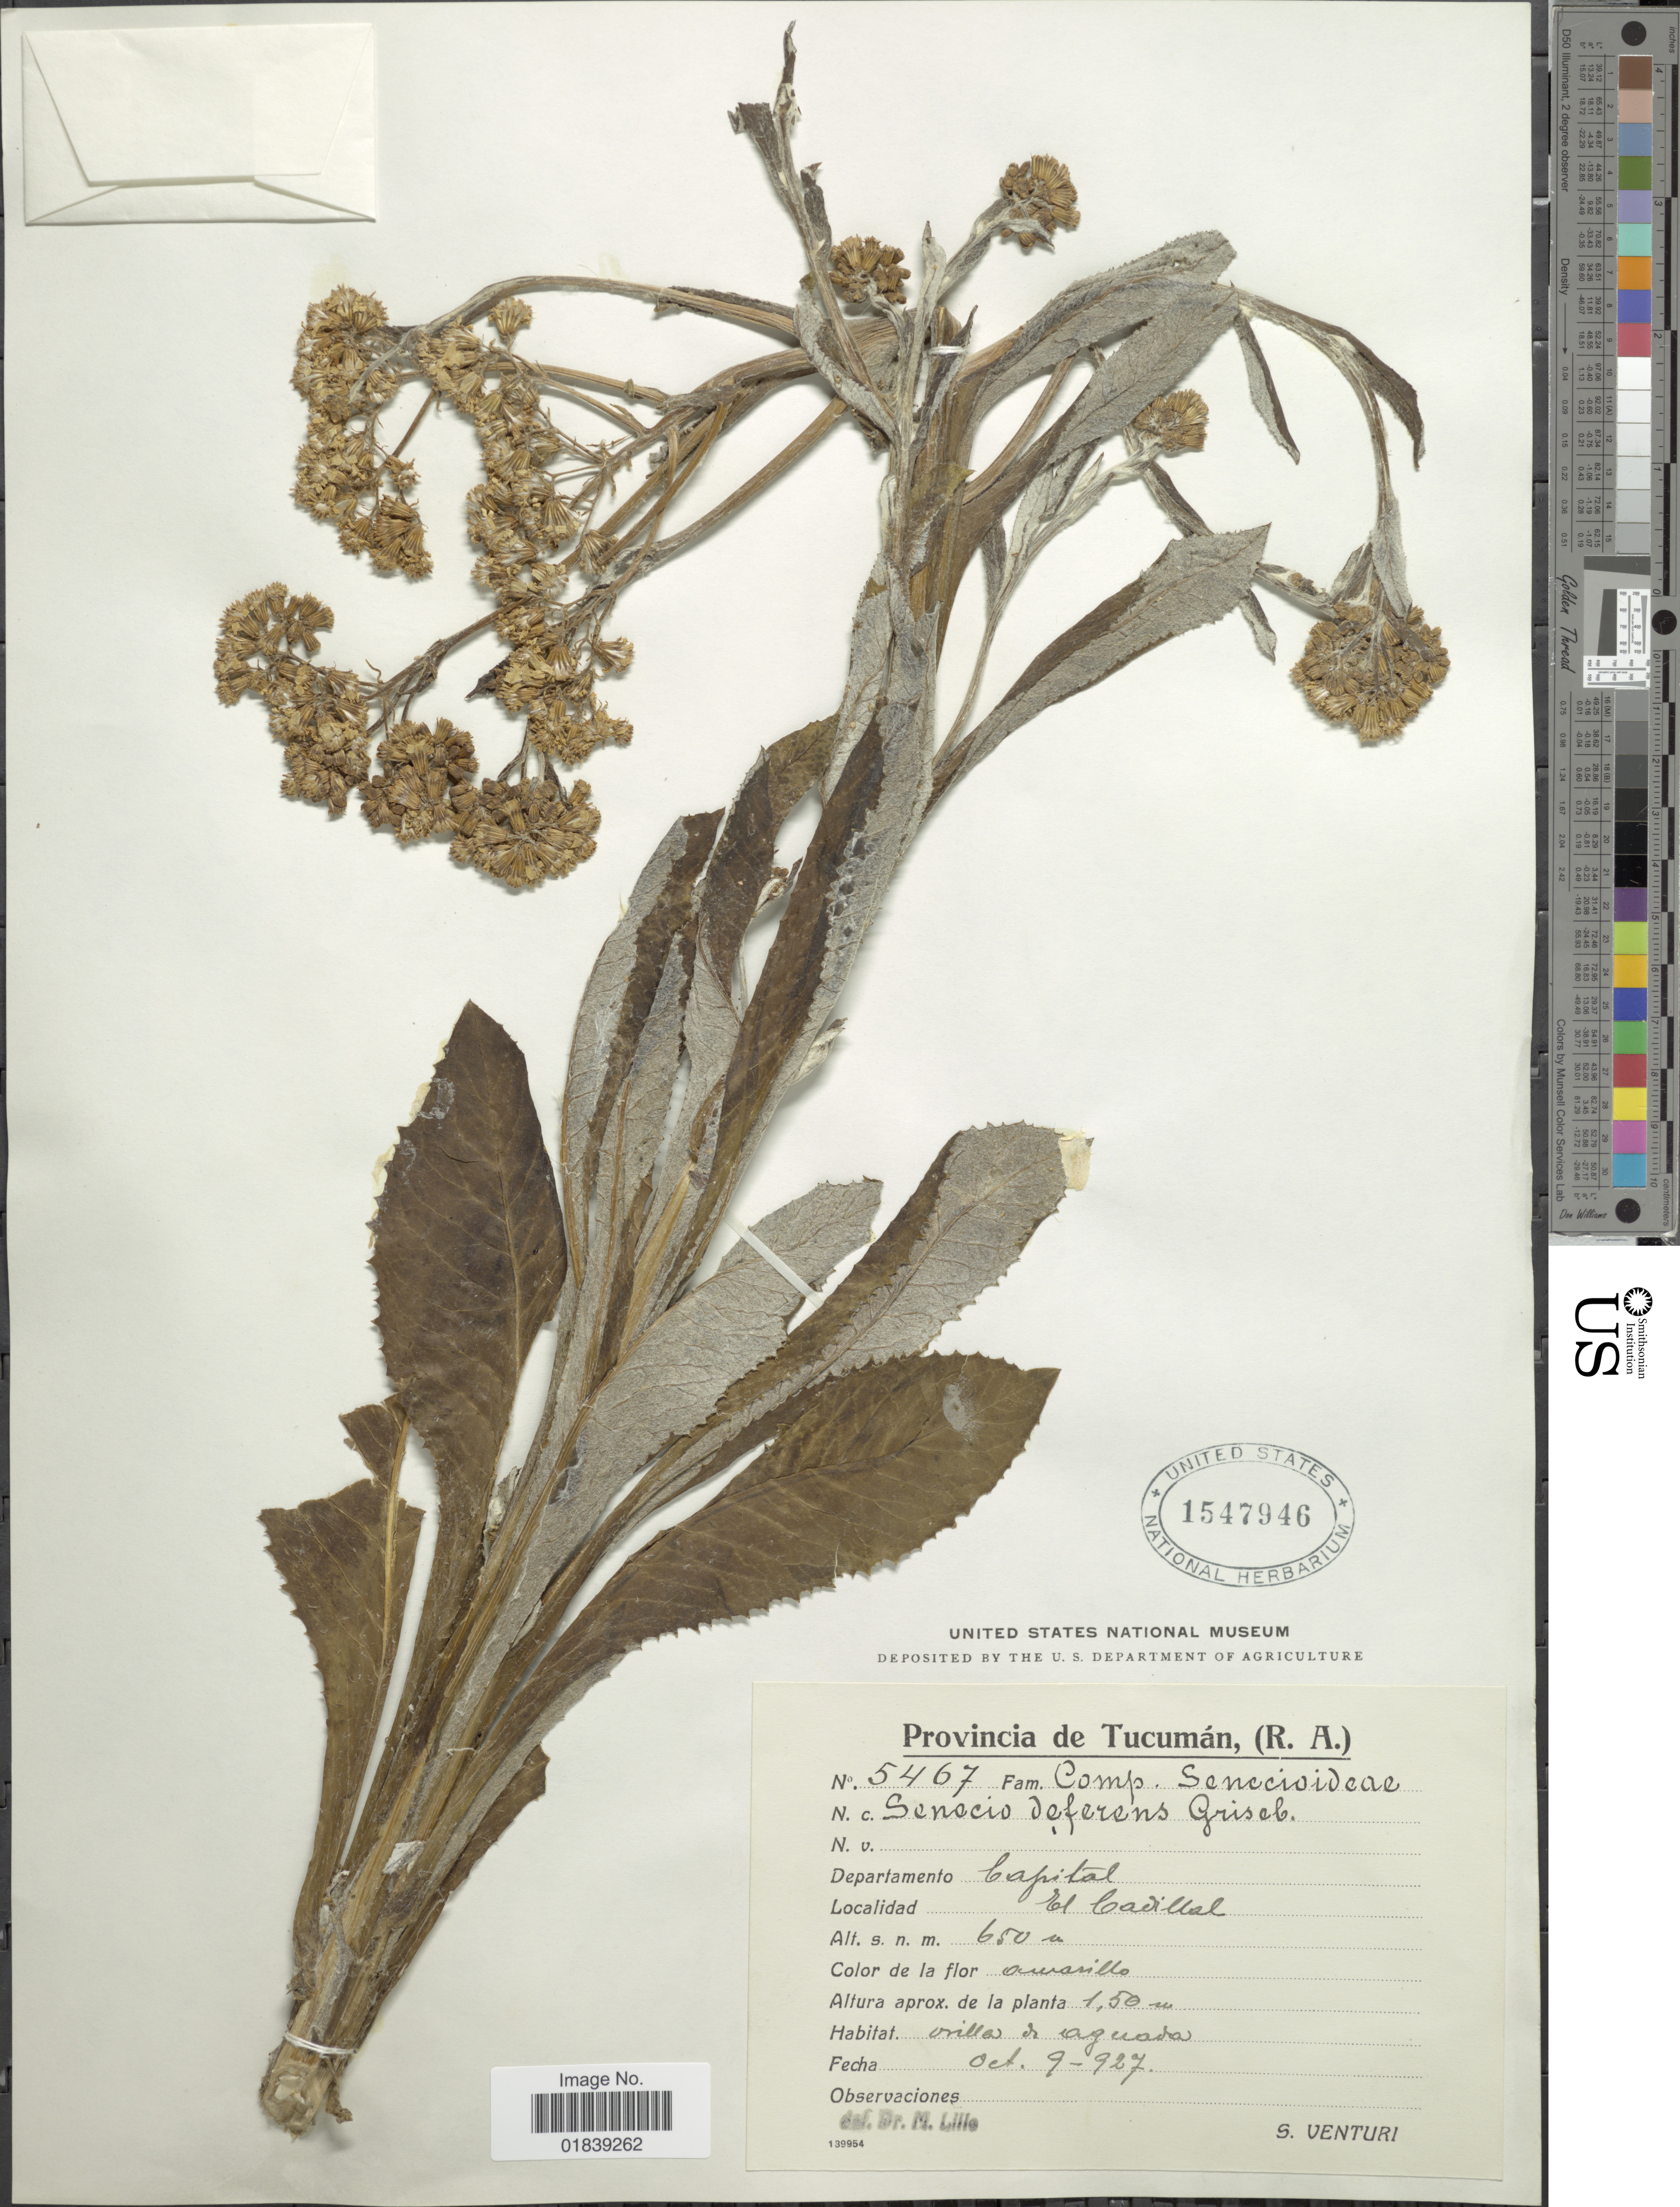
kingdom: Plantae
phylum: Tracheophyta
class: Magnoliopsida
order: Asterales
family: Asteraceae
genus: Senecio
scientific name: Senecio deferens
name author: Griseb.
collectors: S. Venturi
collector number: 5467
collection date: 1927-10-09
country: Argentina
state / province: Tucumán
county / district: Capital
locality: El Cadillal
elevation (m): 650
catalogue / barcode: US 1547946